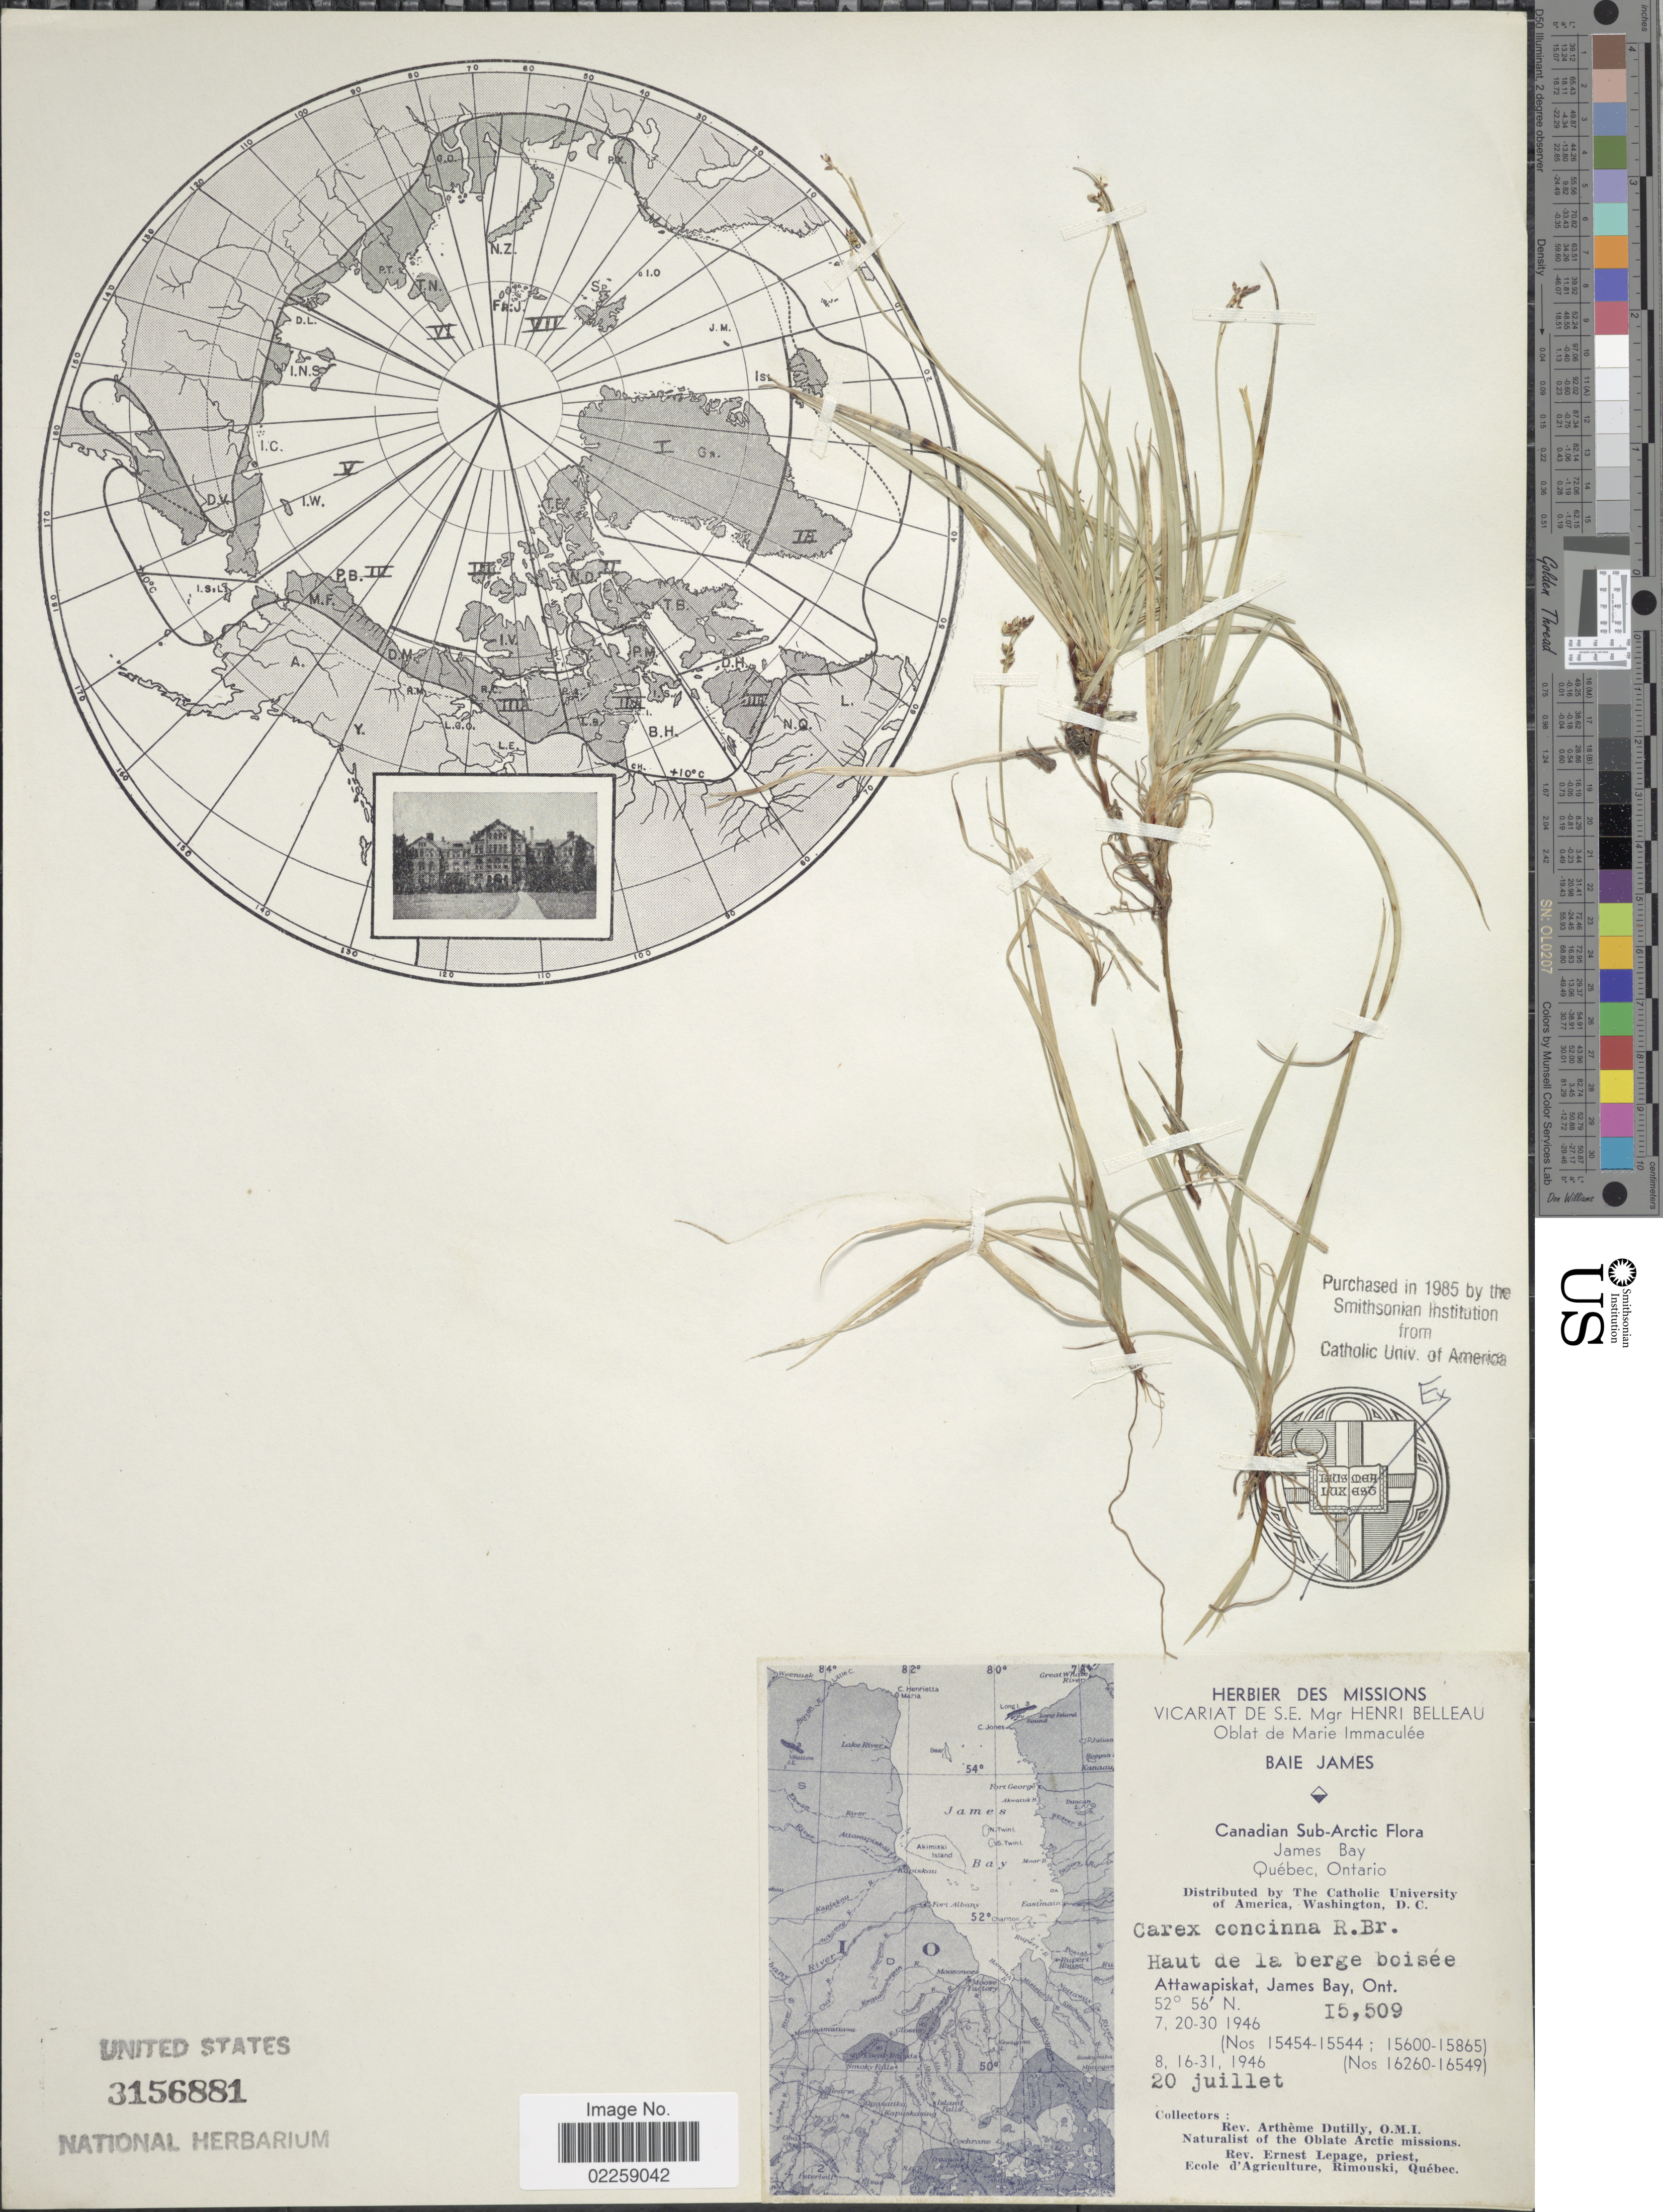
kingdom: Plantae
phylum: Tracheophyta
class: Liliopsida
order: Poales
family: Cyperaceae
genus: Carex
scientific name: Carex concinna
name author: R. Br.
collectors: A. Dutilly & E. Lepage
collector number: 15509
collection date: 1946-07-20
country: Canada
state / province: Ontario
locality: Canadian Sub- Arctic. James Bay, Quebec, Ontario. Haut de la berge boisee. Attawapiskat, James Bay, Ont.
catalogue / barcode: US 3156881